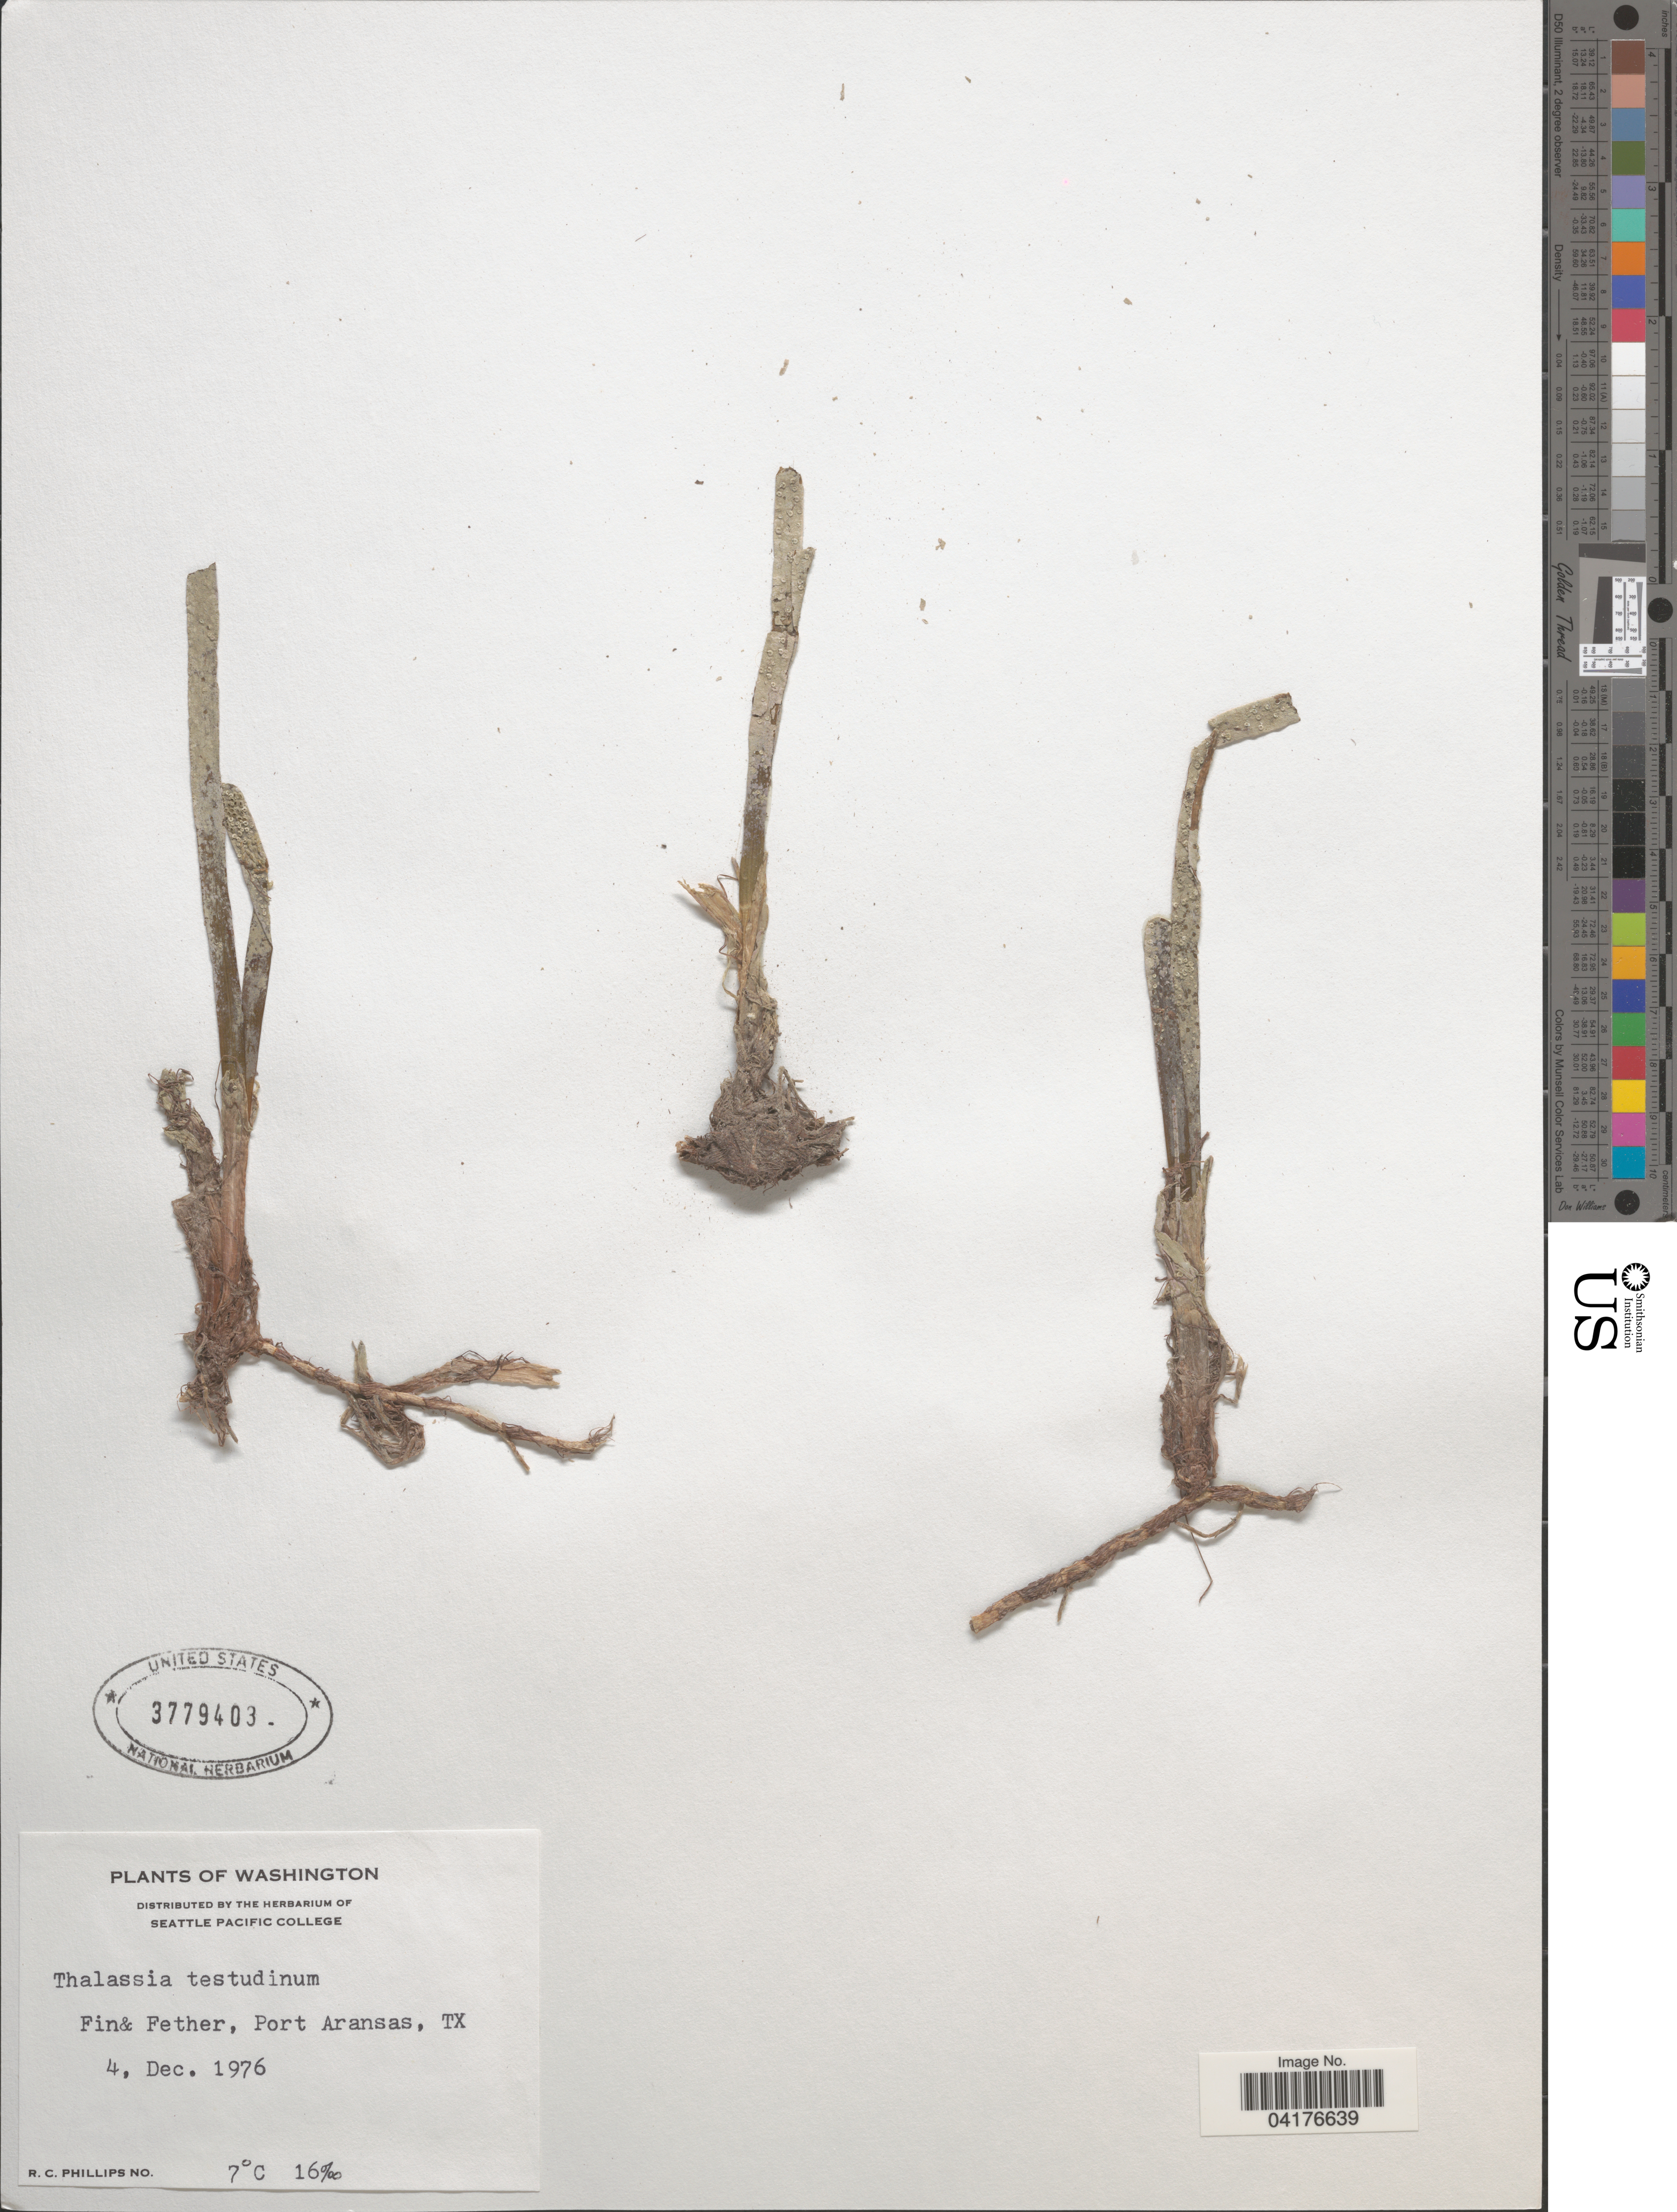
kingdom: Plantae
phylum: Tracheophyta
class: Liliopsida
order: Alismatales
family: Hydrocharitaceae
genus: Thalassia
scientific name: Thalassia testudinum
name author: Banks & Sol. ex K.D. Koenig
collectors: R. C. Phillips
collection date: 1976-12-04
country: United States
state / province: Texas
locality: Fin & Fether, Port Aransas.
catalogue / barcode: US 3779403